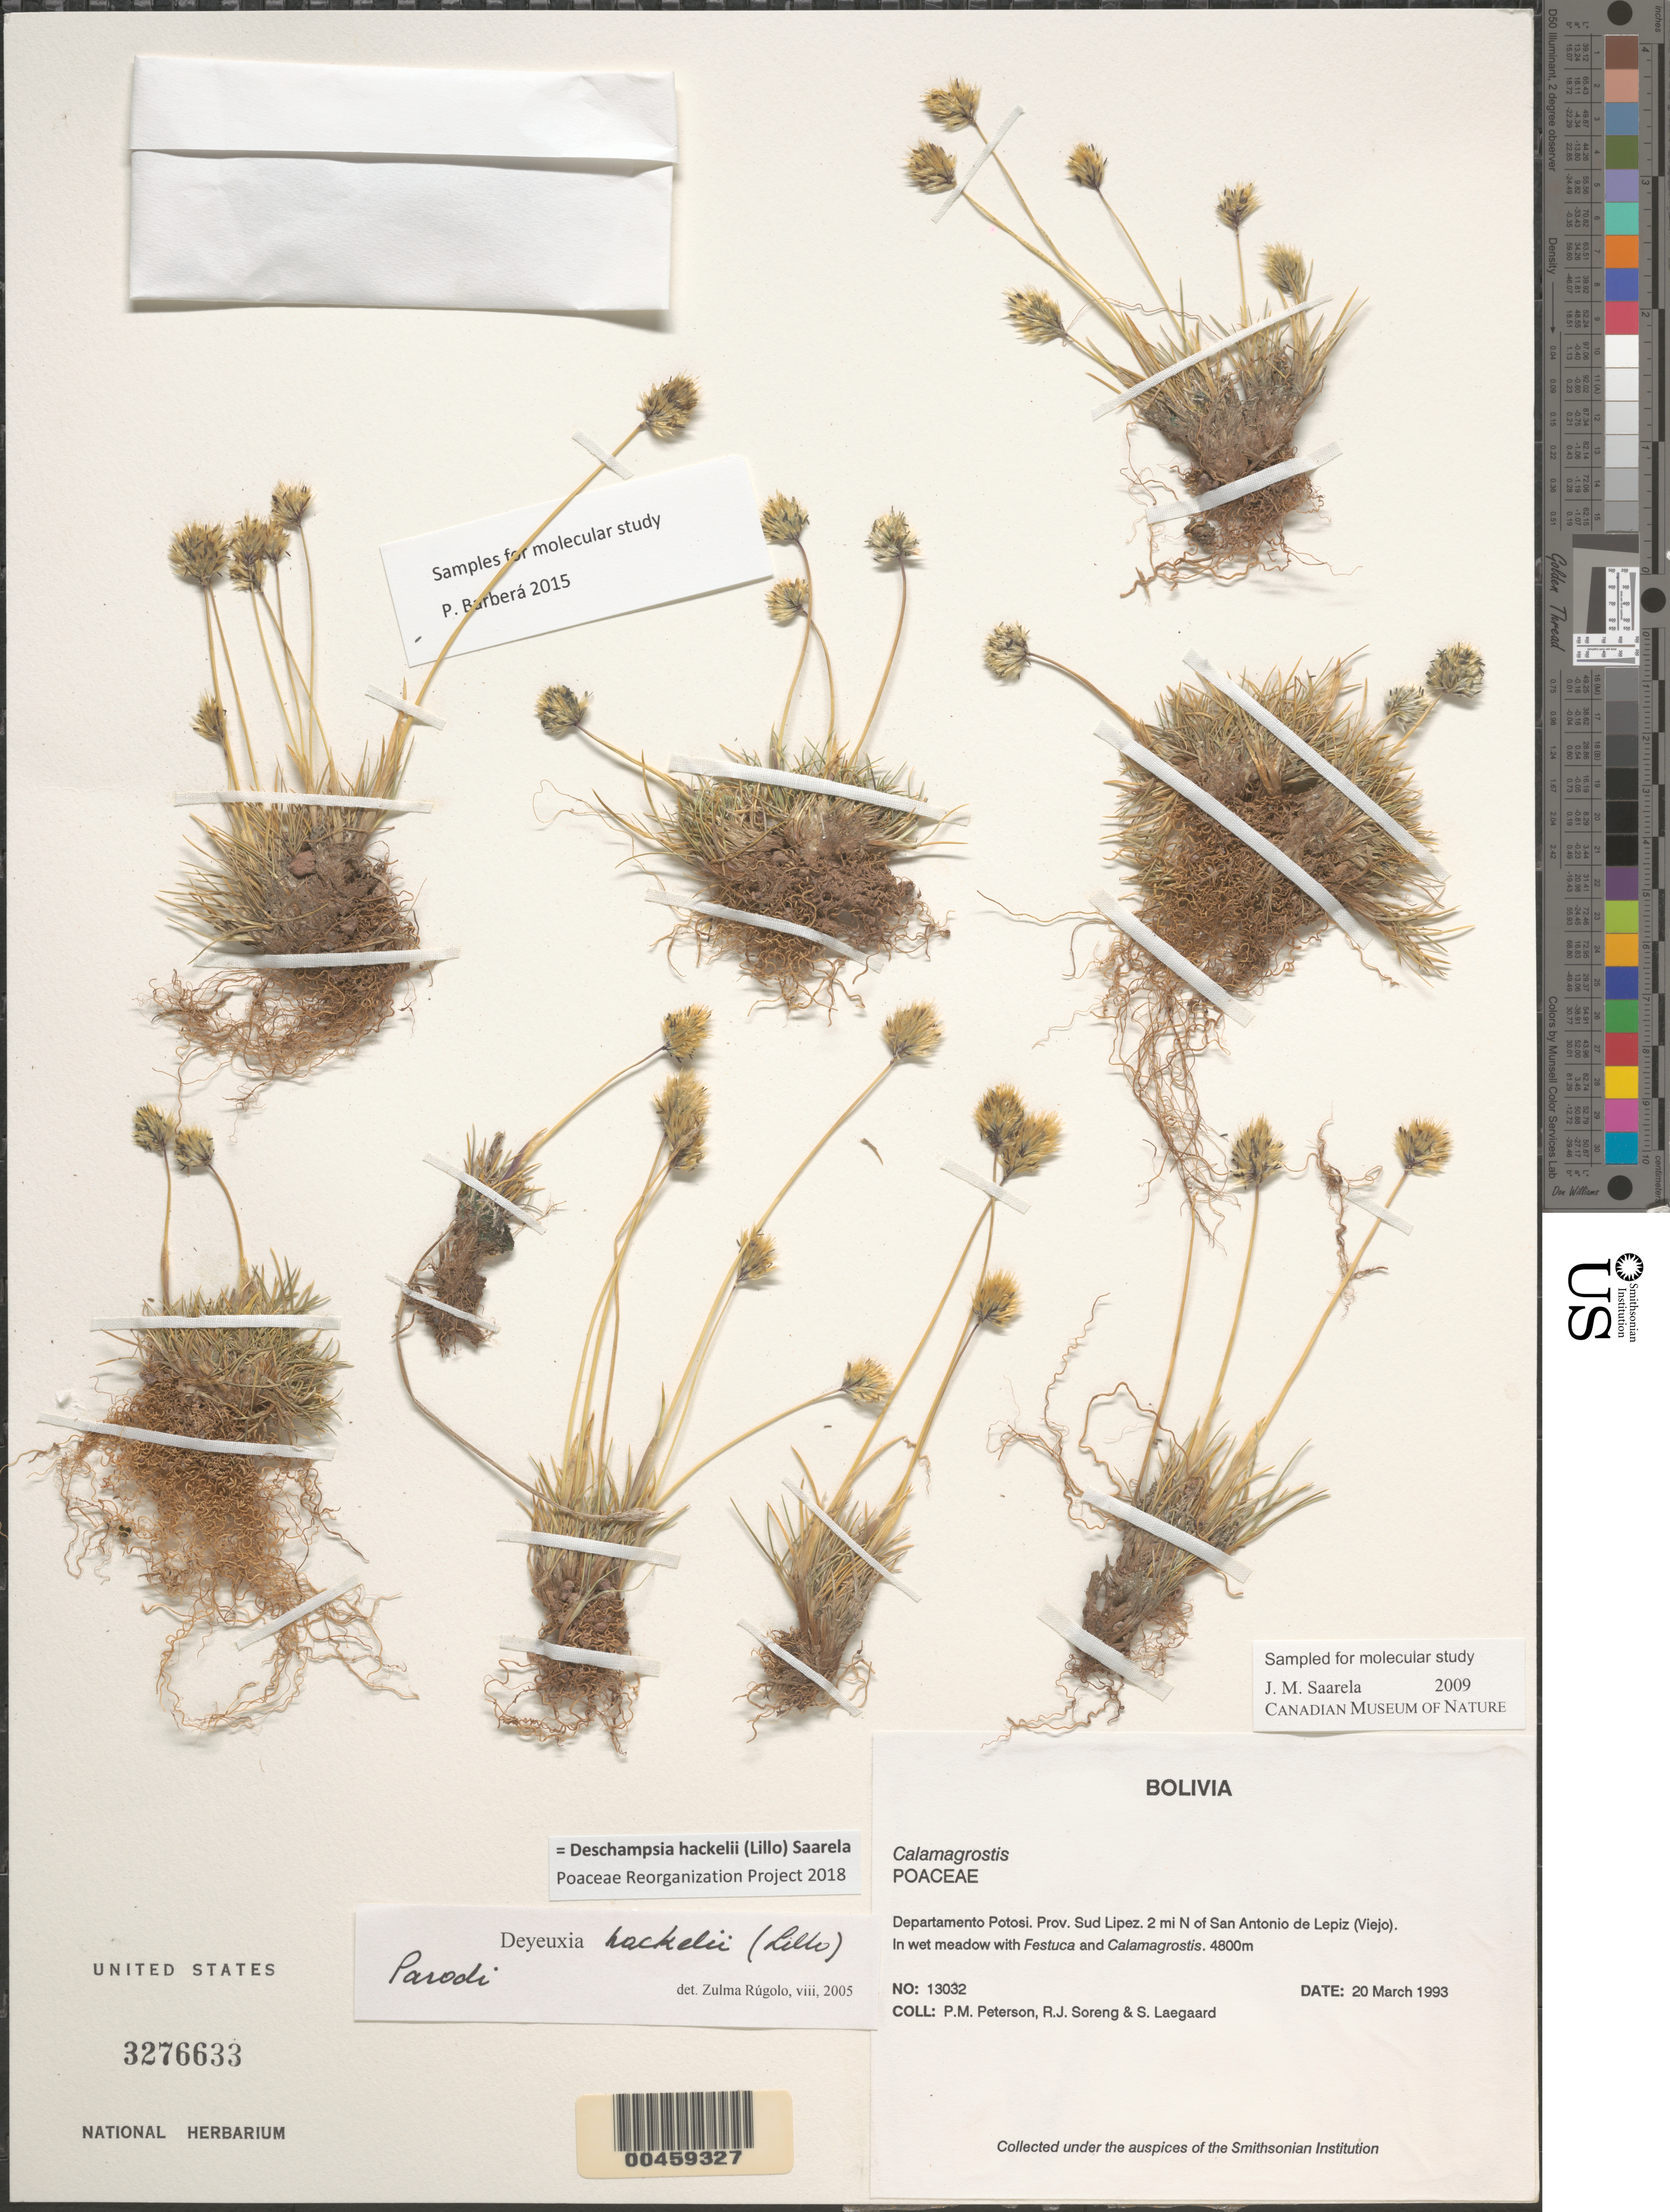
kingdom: Plantae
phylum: Tracheophyta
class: Liliopsida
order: Poales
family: Poaceae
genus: Deschampsia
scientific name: Deschampsia hackelii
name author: (Lillo) Saarela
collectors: P. M. Peterson, R. J. Soreng & S. Lægaard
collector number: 13032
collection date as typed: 20 Mar 1993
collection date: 1993-03-20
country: Bolivia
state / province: Potosí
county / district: Sud Lípez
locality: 2 mi N of San Antonia de Lepiz (Viejo).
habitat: In wet meadow with Festuca and Calamagrostis.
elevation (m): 4800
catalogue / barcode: US 3276633